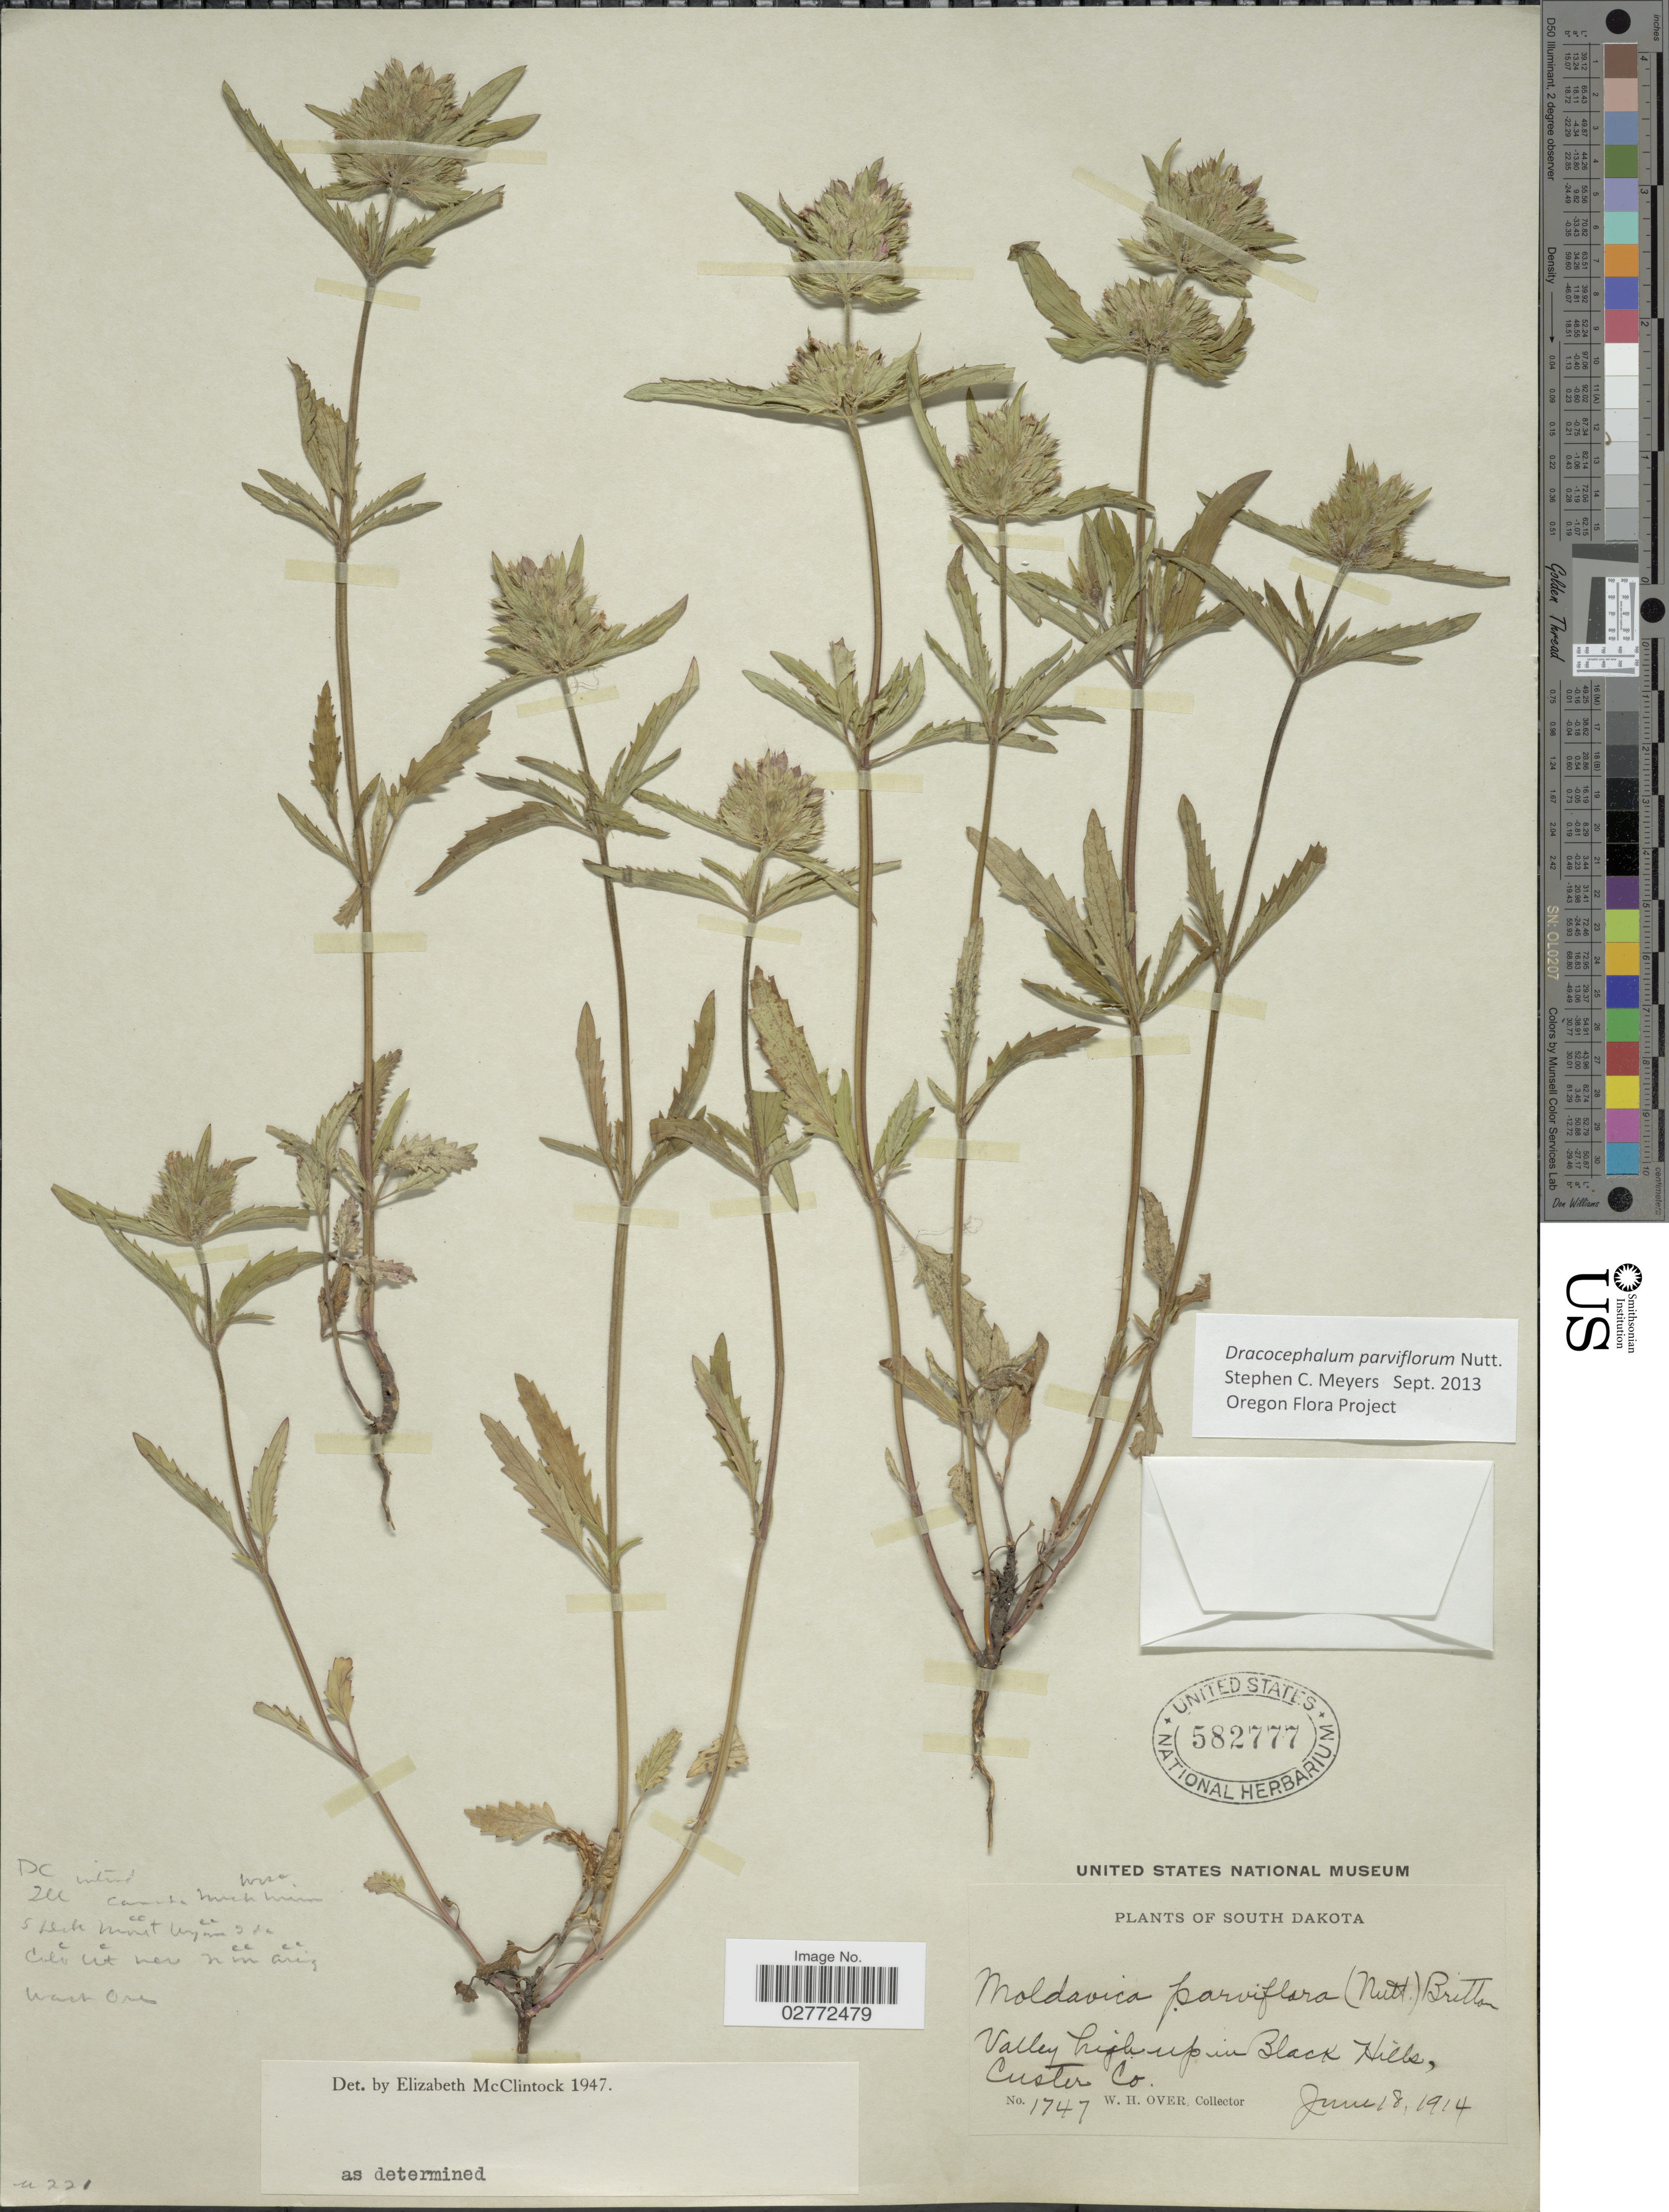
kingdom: Plantae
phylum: Tracheophyta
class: Magnoliopsida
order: Lamiales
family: Lamiaceae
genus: Dracocephalum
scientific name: Dracocephalum parviflorum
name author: Nutt.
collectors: W. Over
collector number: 1747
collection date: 1914-06-18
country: United States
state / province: South Dakota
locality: Valley high up in Black Hills, Custer Co.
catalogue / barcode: US 582777